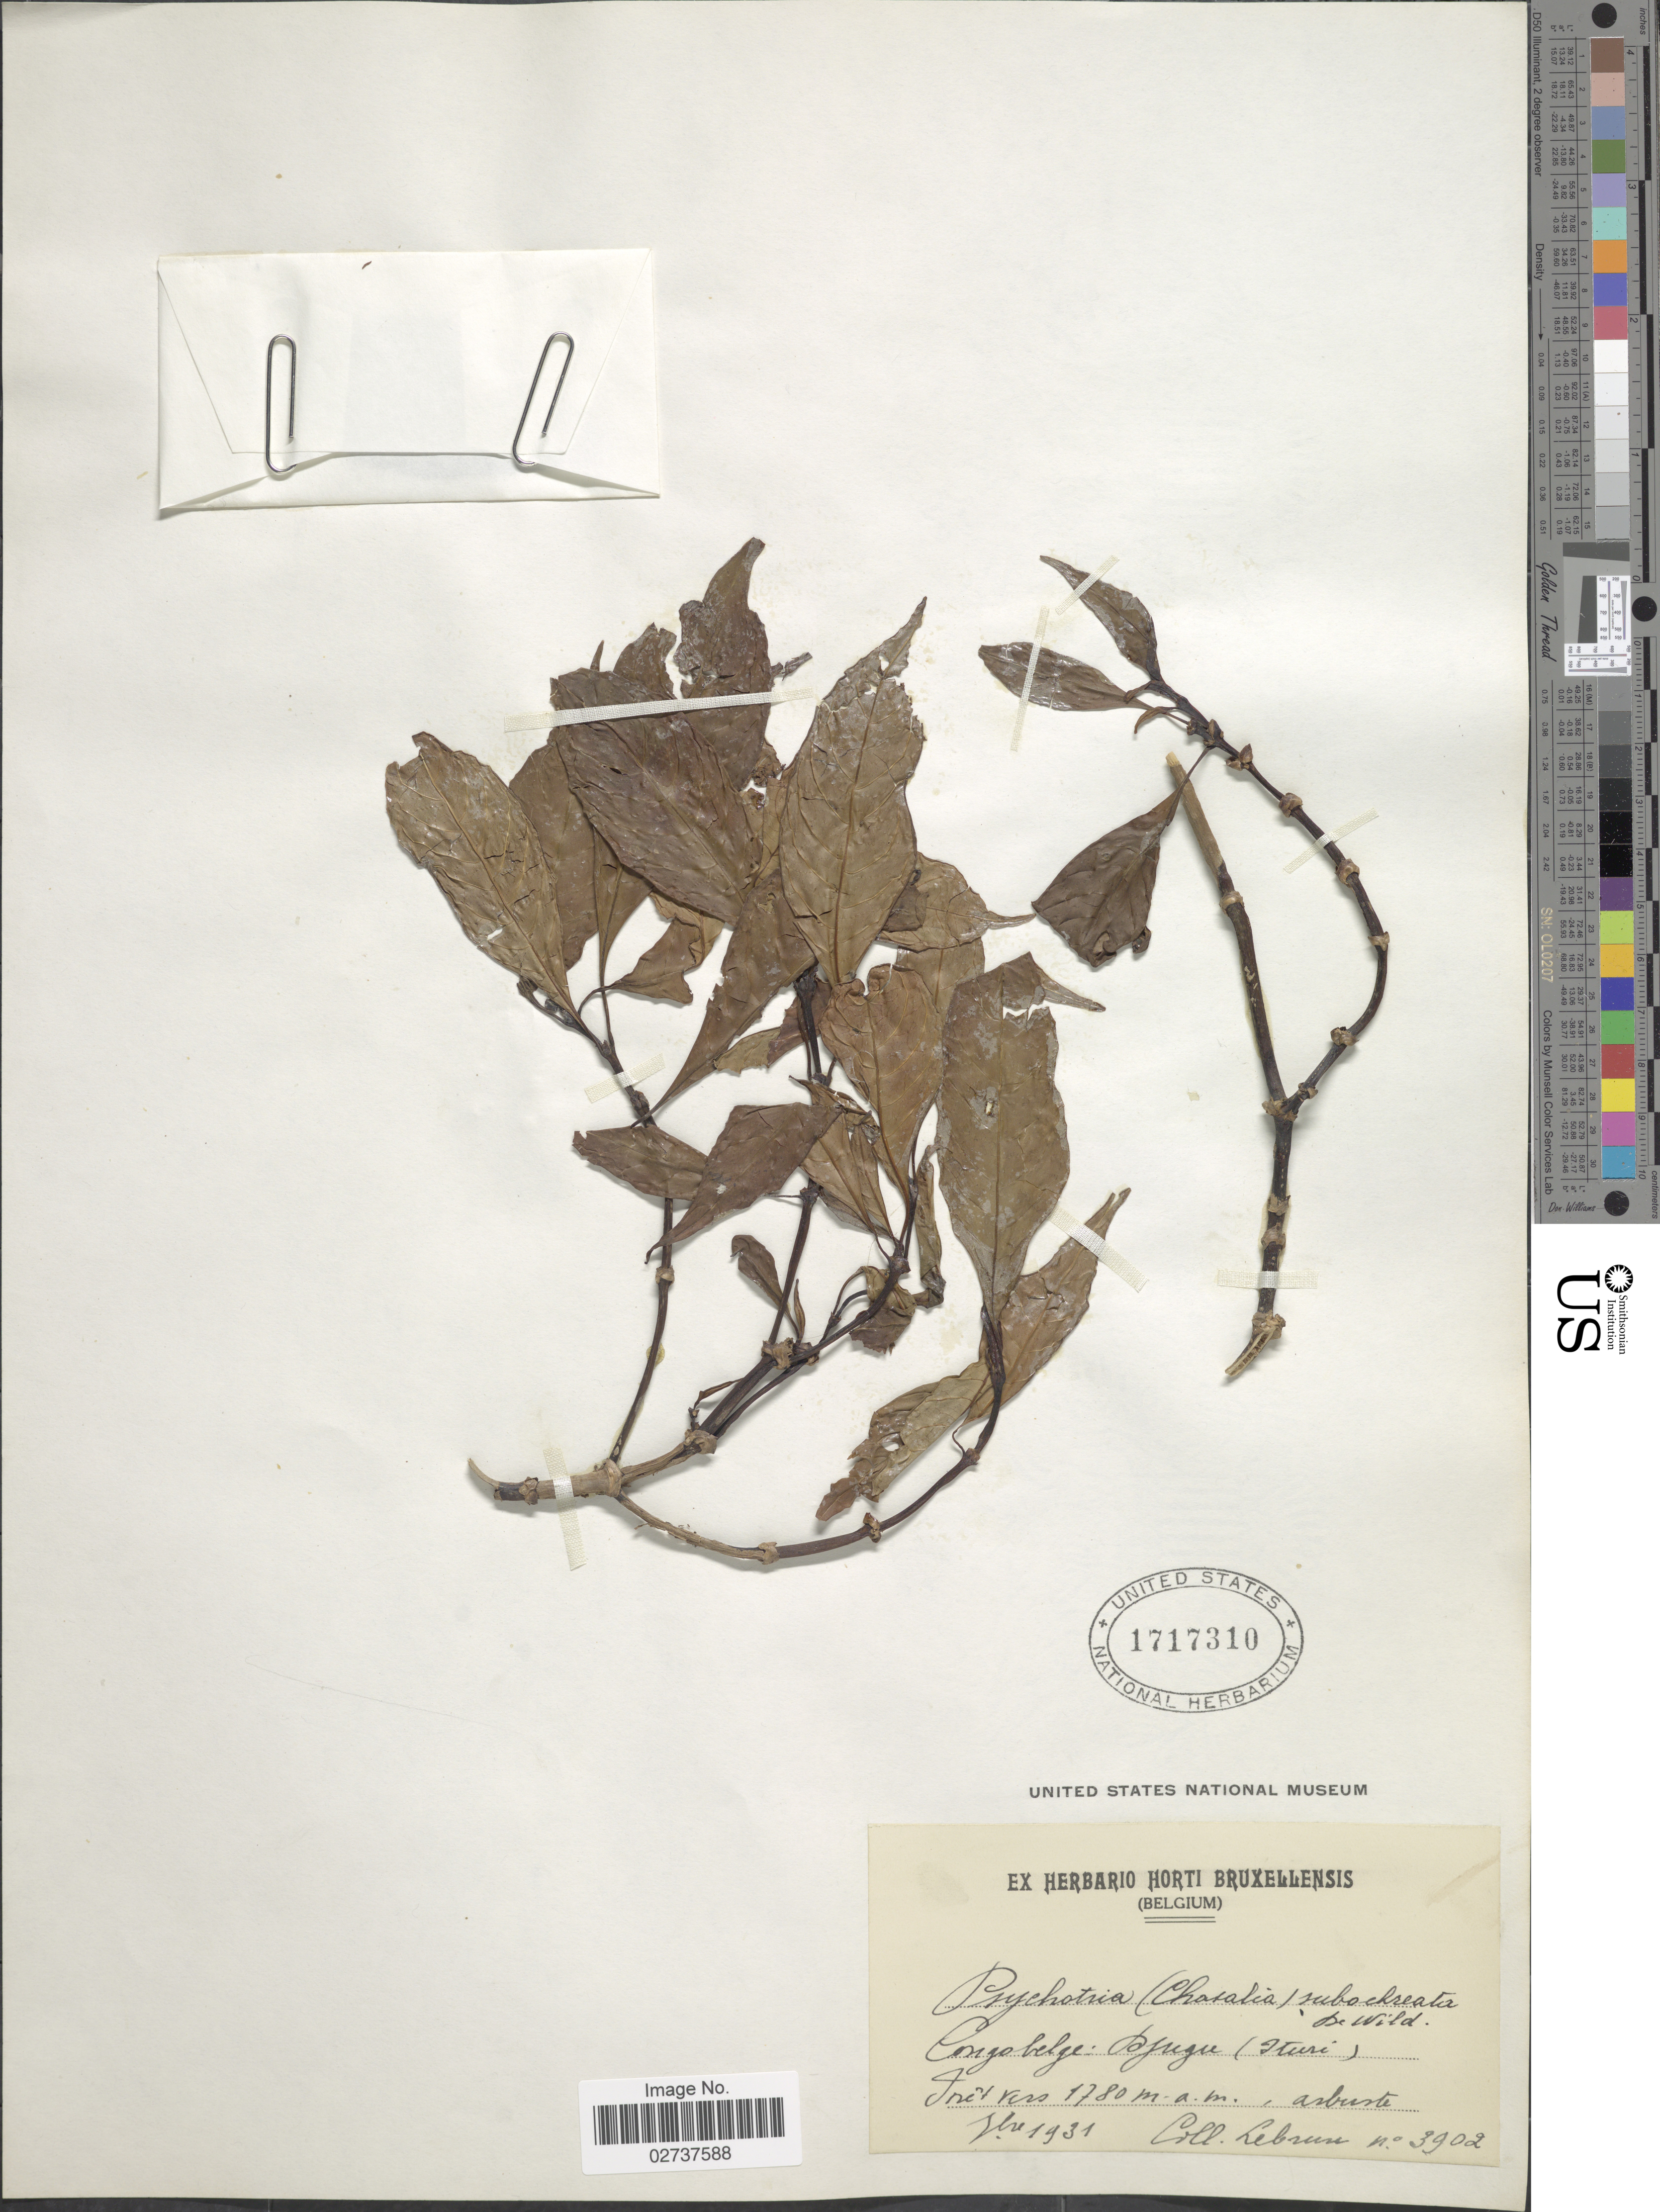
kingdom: Plantae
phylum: Tracheophyta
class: Magnoliopsida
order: Gentianales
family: Rubiaceae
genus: Psychotria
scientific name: Psychotria subochreata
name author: De Wild.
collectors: J.A. Lebrun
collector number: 3902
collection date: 1931-07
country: Congo, Democratic Republic of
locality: Congo Belge, Djugu (Ituri).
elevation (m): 1780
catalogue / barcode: US 1717310